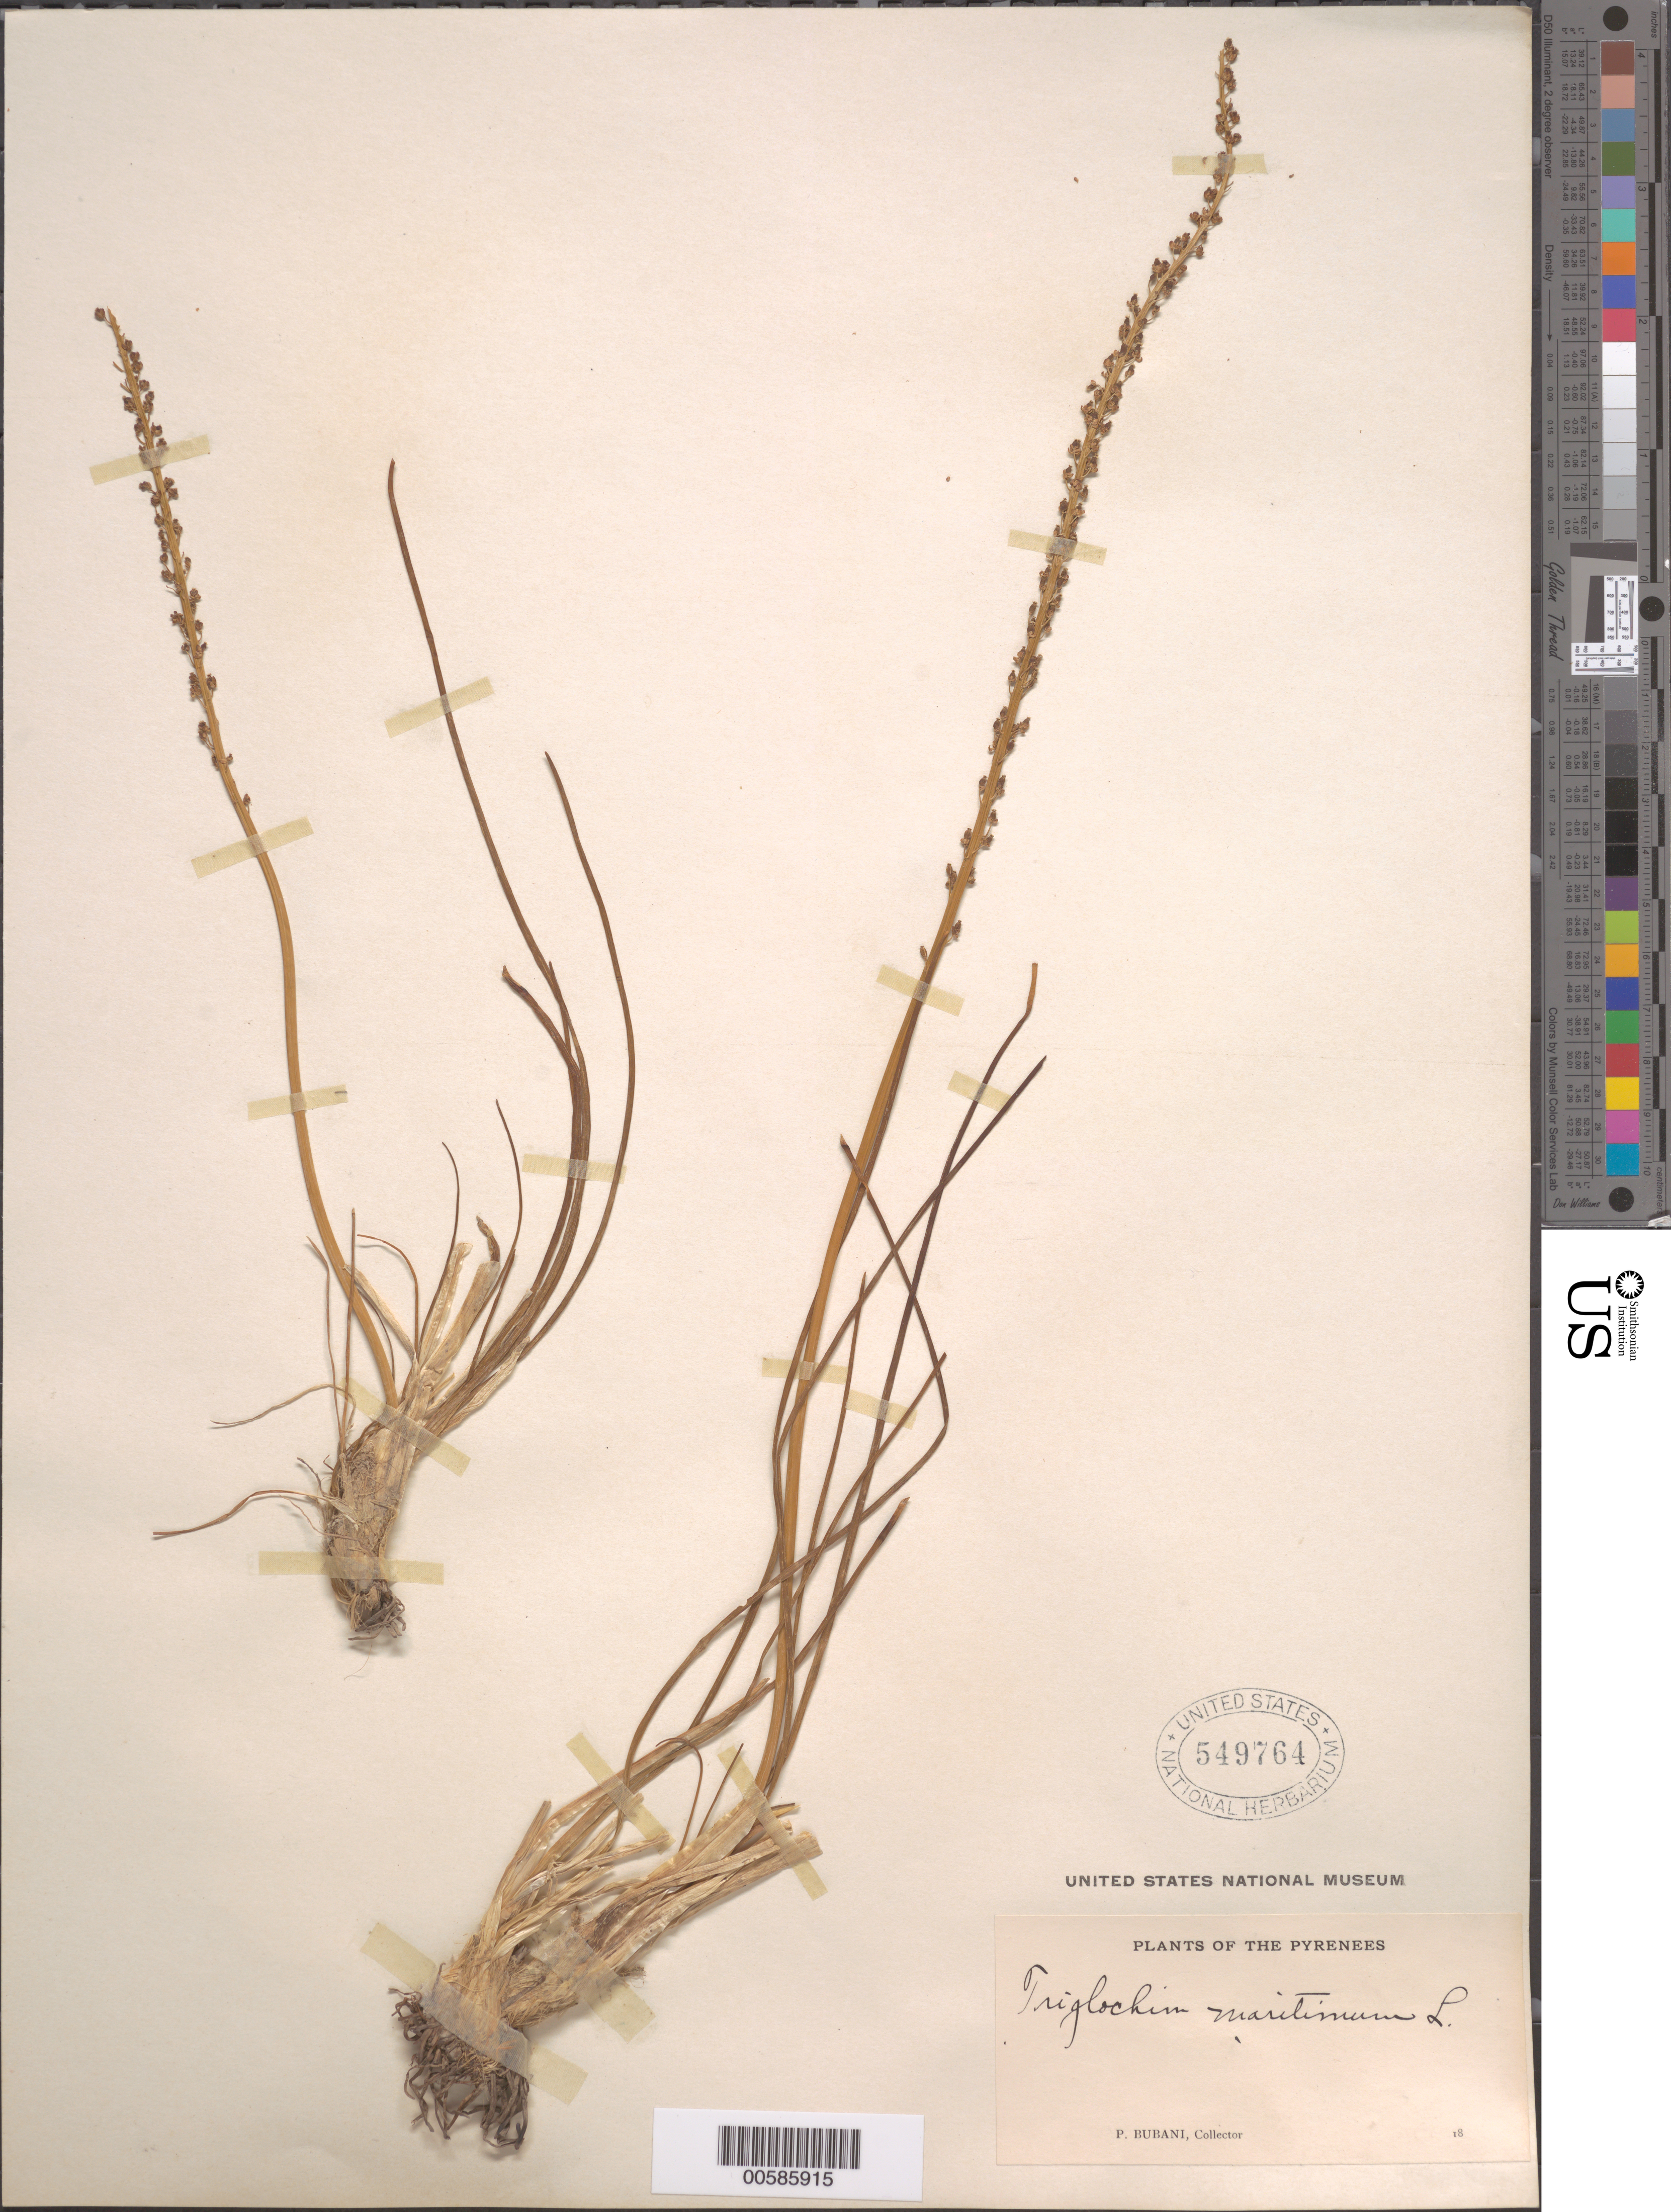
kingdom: Plantae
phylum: Tracheophyta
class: Liliopsida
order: Alismatales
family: Juncaginaceae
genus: Triglochin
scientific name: Triglochin maritima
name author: L.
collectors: P. Bubani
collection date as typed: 18--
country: France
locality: Pyrenees mountains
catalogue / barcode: US 549764